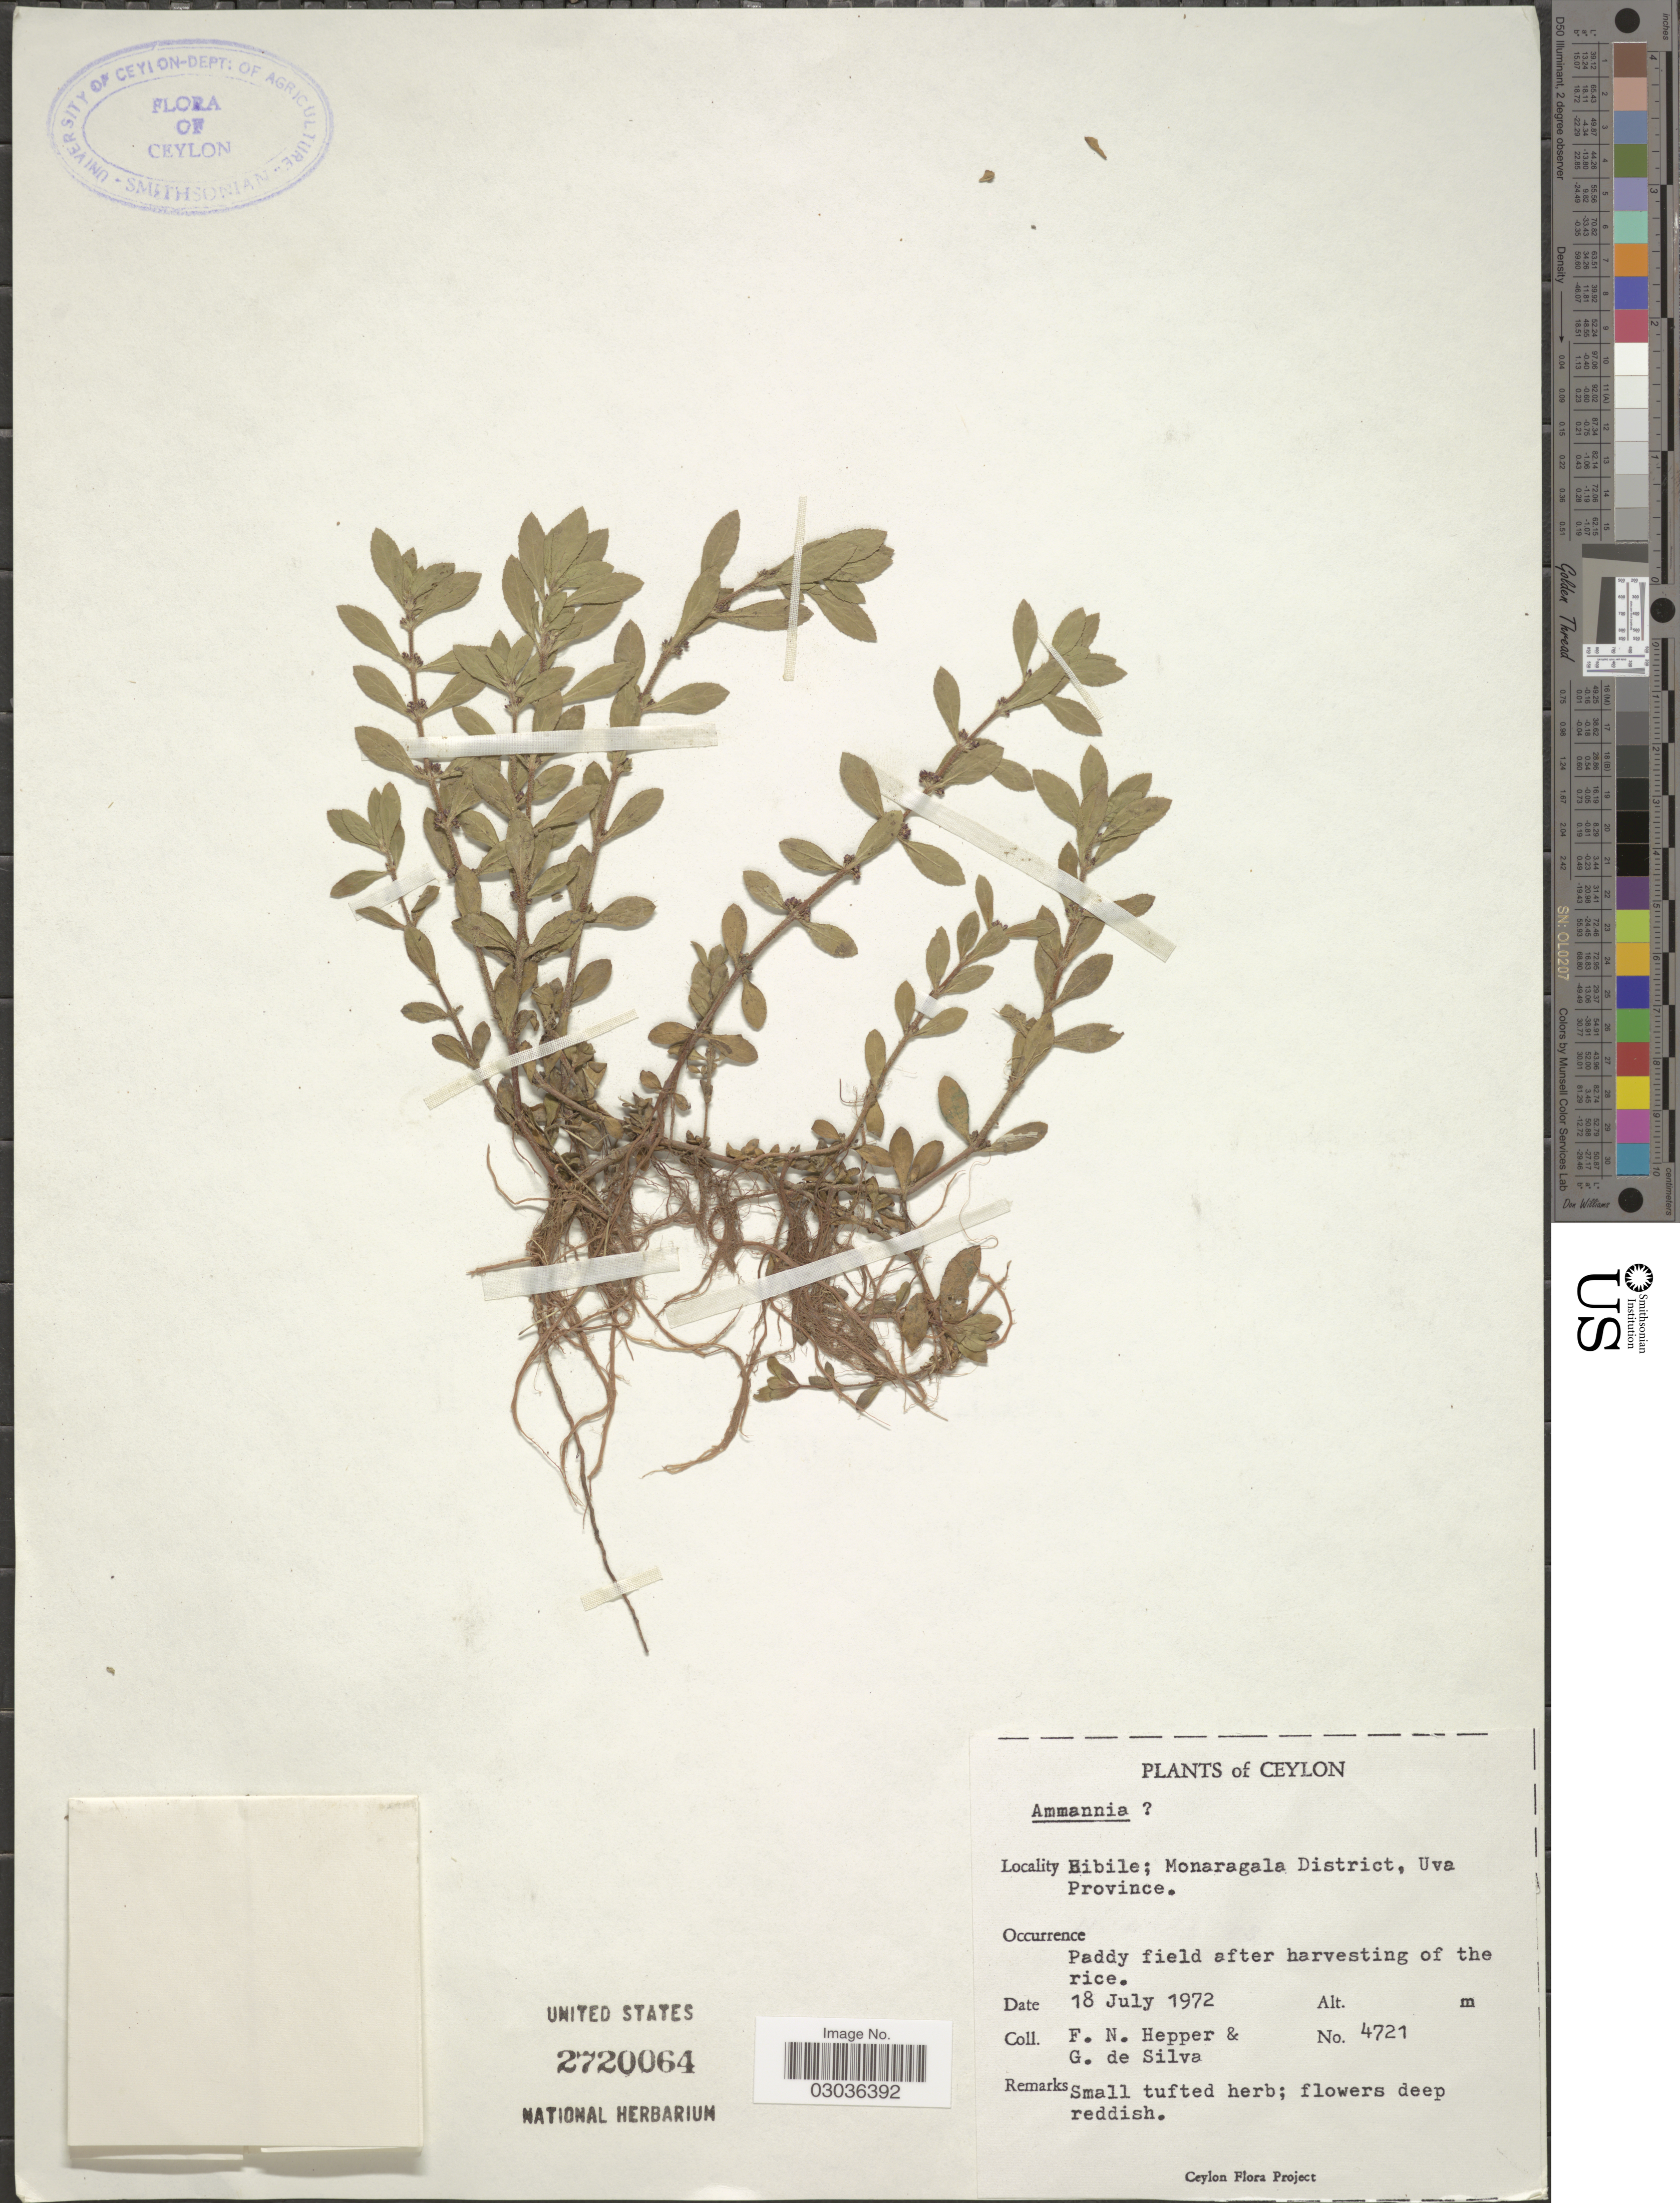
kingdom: Plantae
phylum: Tracheophyta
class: Magnoliopsida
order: Myrtales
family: Lythraceae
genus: Ammannia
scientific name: Ammannia sp.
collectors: F. Hepper & G. De Silva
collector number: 4721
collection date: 1972-07-18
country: Sri Lanka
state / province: Uva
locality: Ceylon. Bibile; Monaragala District.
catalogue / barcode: US 2720064